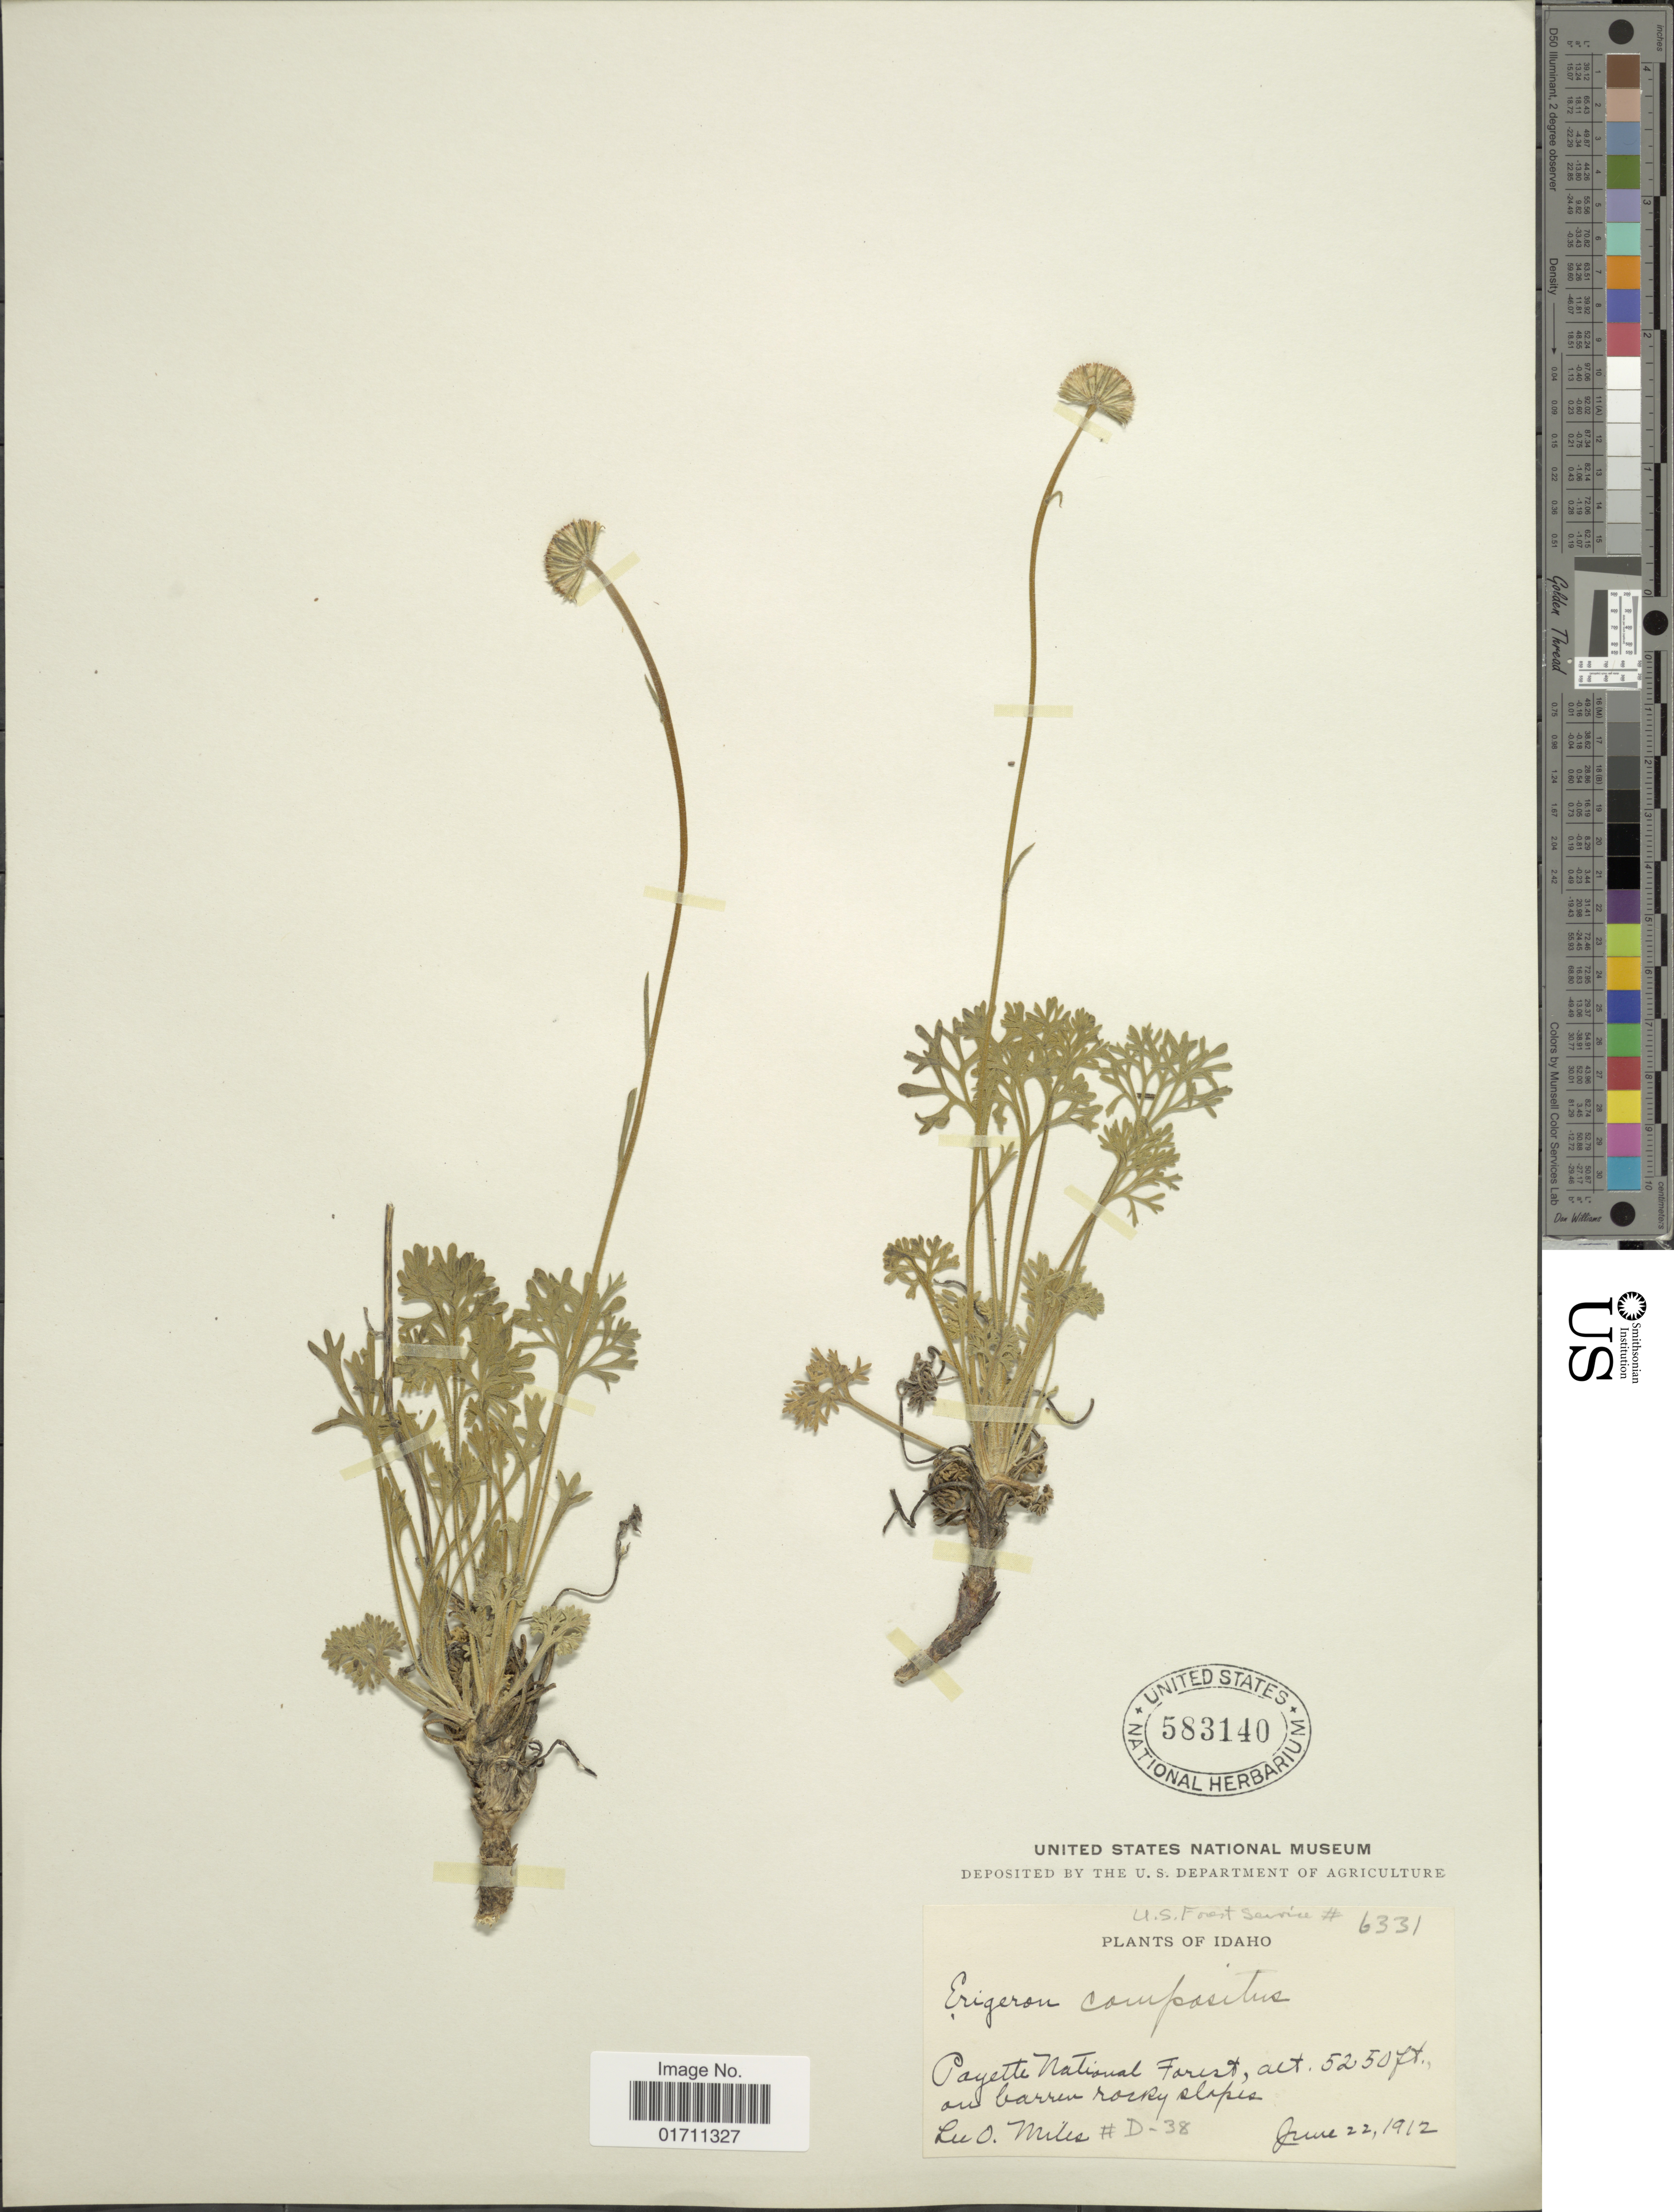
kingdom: Plantae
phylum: Tracheophyta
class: Magnoliopsida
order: Asterales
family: Asteraceae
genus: Erigeron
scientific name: Erigeron compositus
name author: Pursh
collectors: L. Miles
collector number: D-38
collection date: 1912-06-22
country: United States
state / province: Idaho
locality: Payette National Forest, on barren rocky slopes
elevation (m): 1600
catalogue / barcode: US 583140